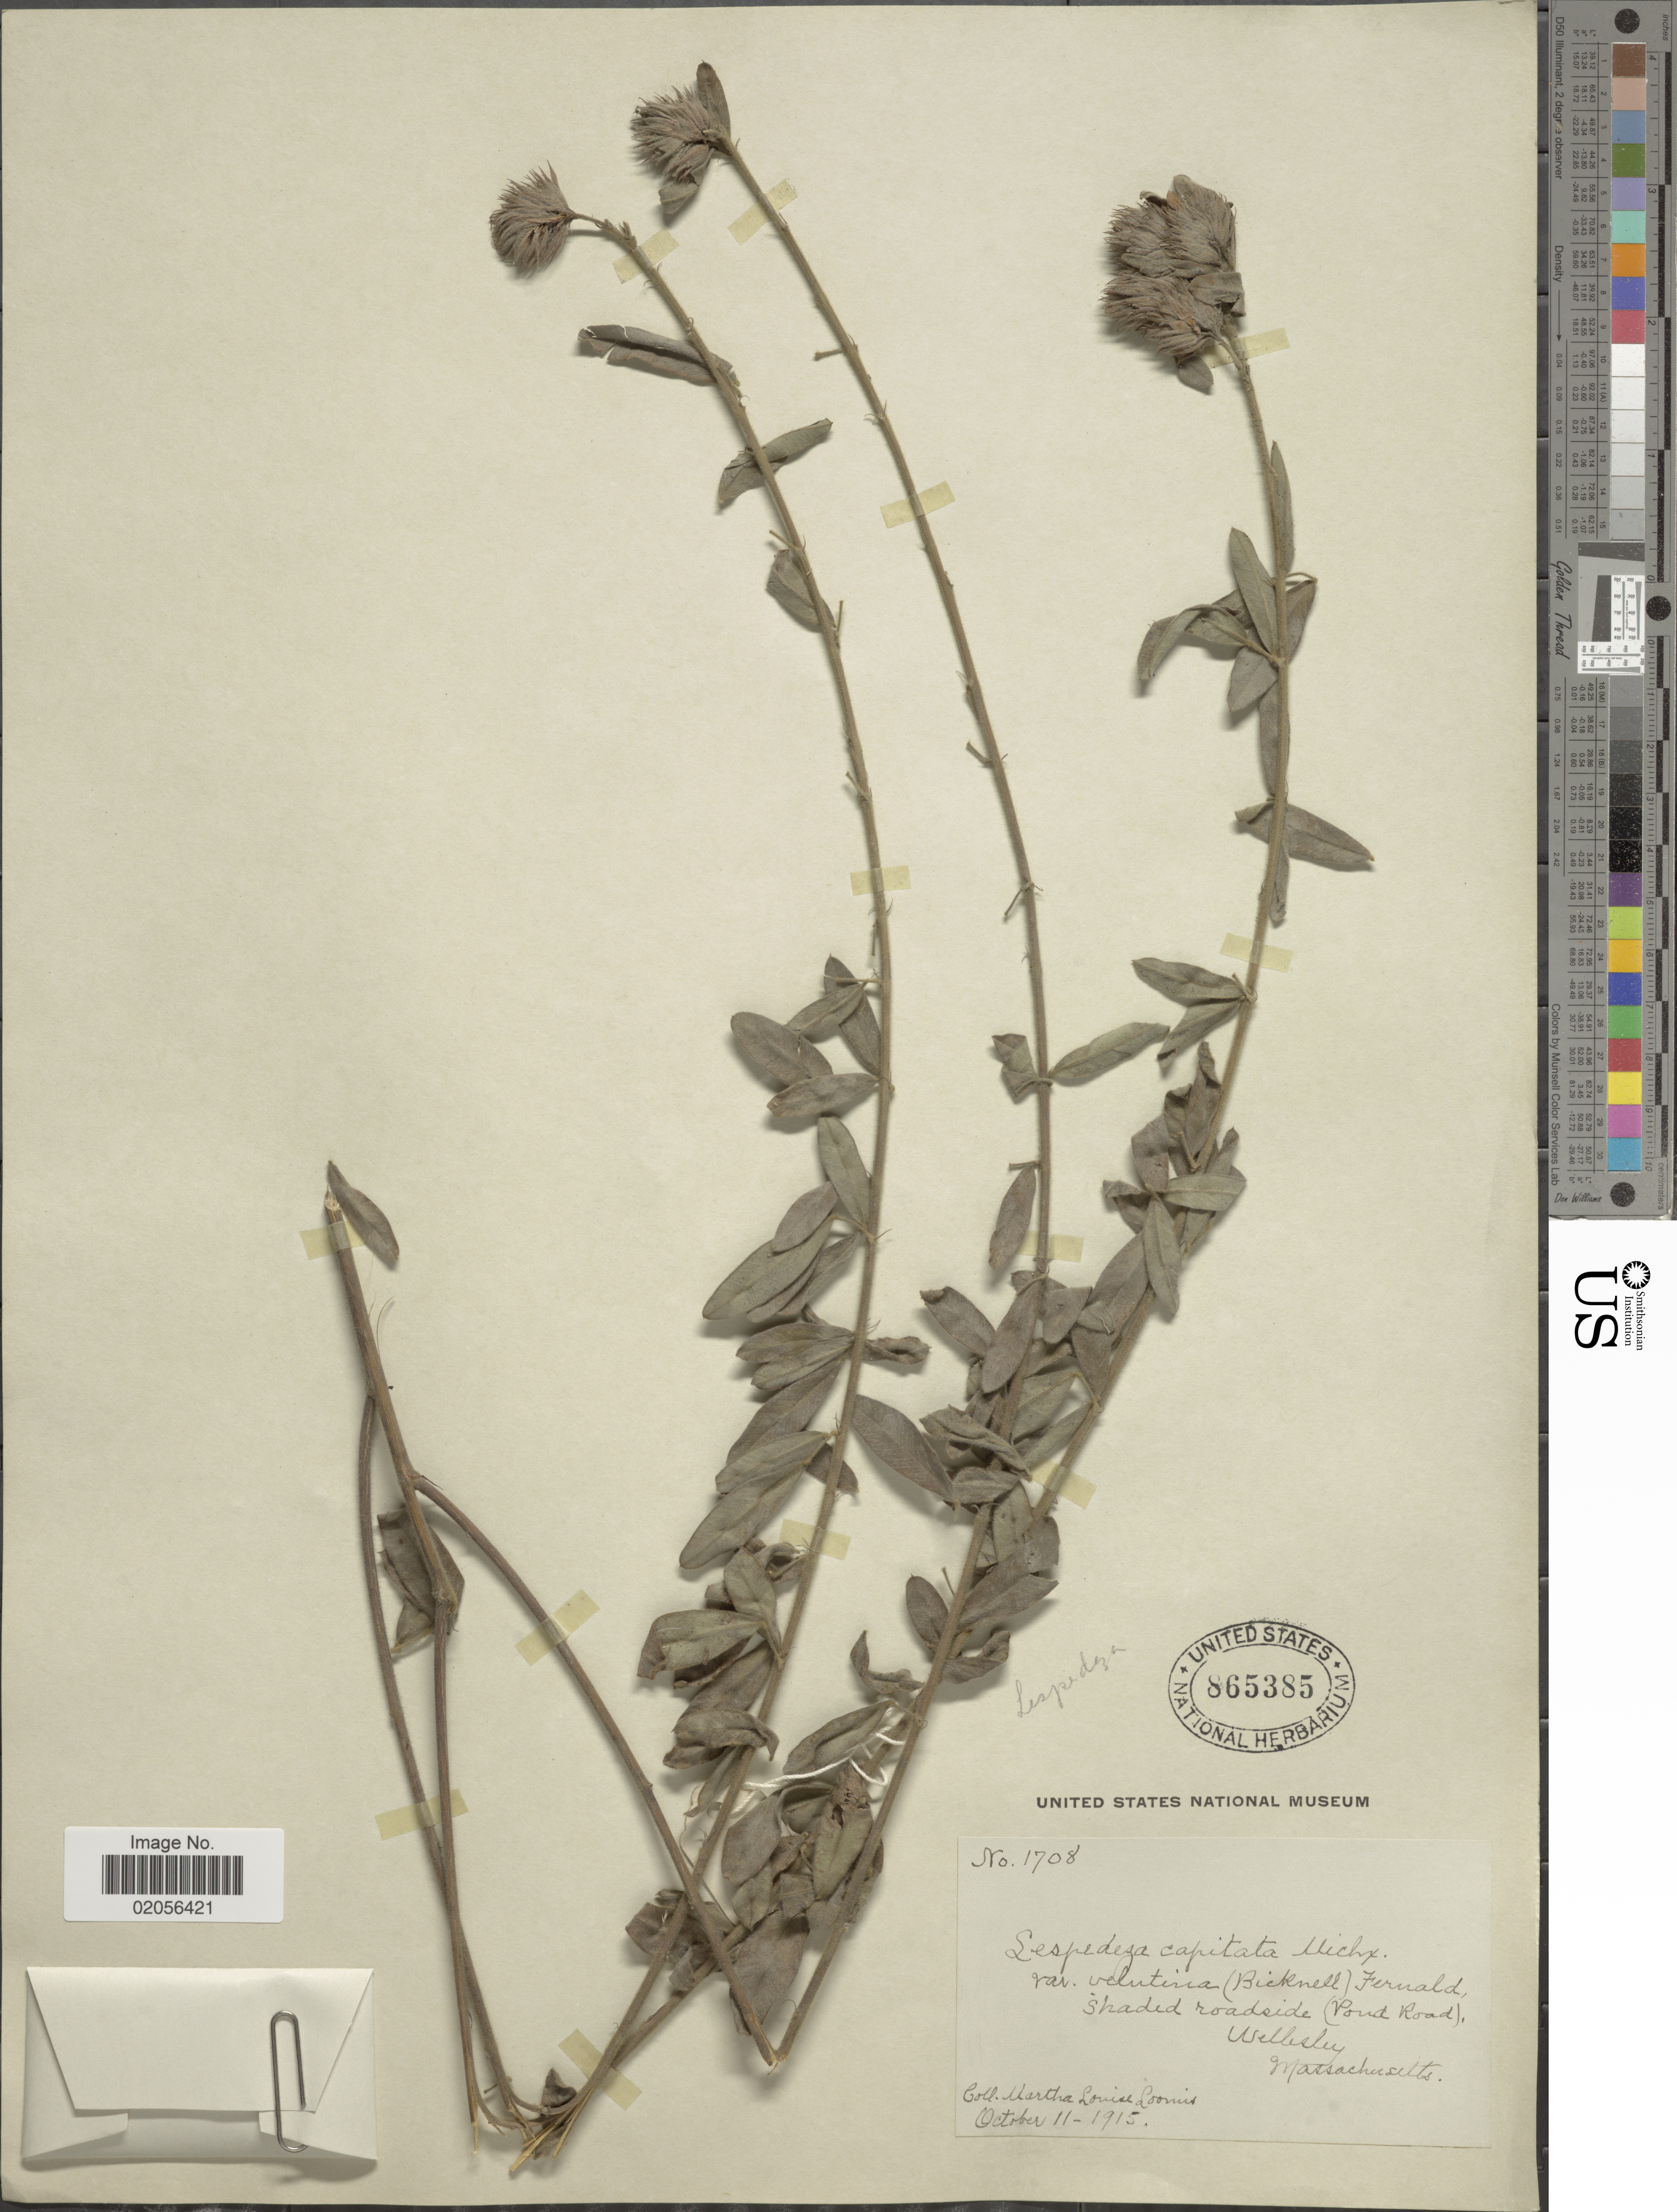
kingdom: Plantae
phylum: Tracheophyta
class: Magnoliopsida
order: Fabales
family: Fabaceae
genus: Lespedeza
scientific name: Lespedeza capitata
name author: Michx.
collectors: M. L. Loomis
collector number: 1708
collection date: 1915-10-11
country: United States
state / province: Massachusetts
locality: Shaded roadside (Pind Road) Wellesley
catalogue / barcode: US 865385